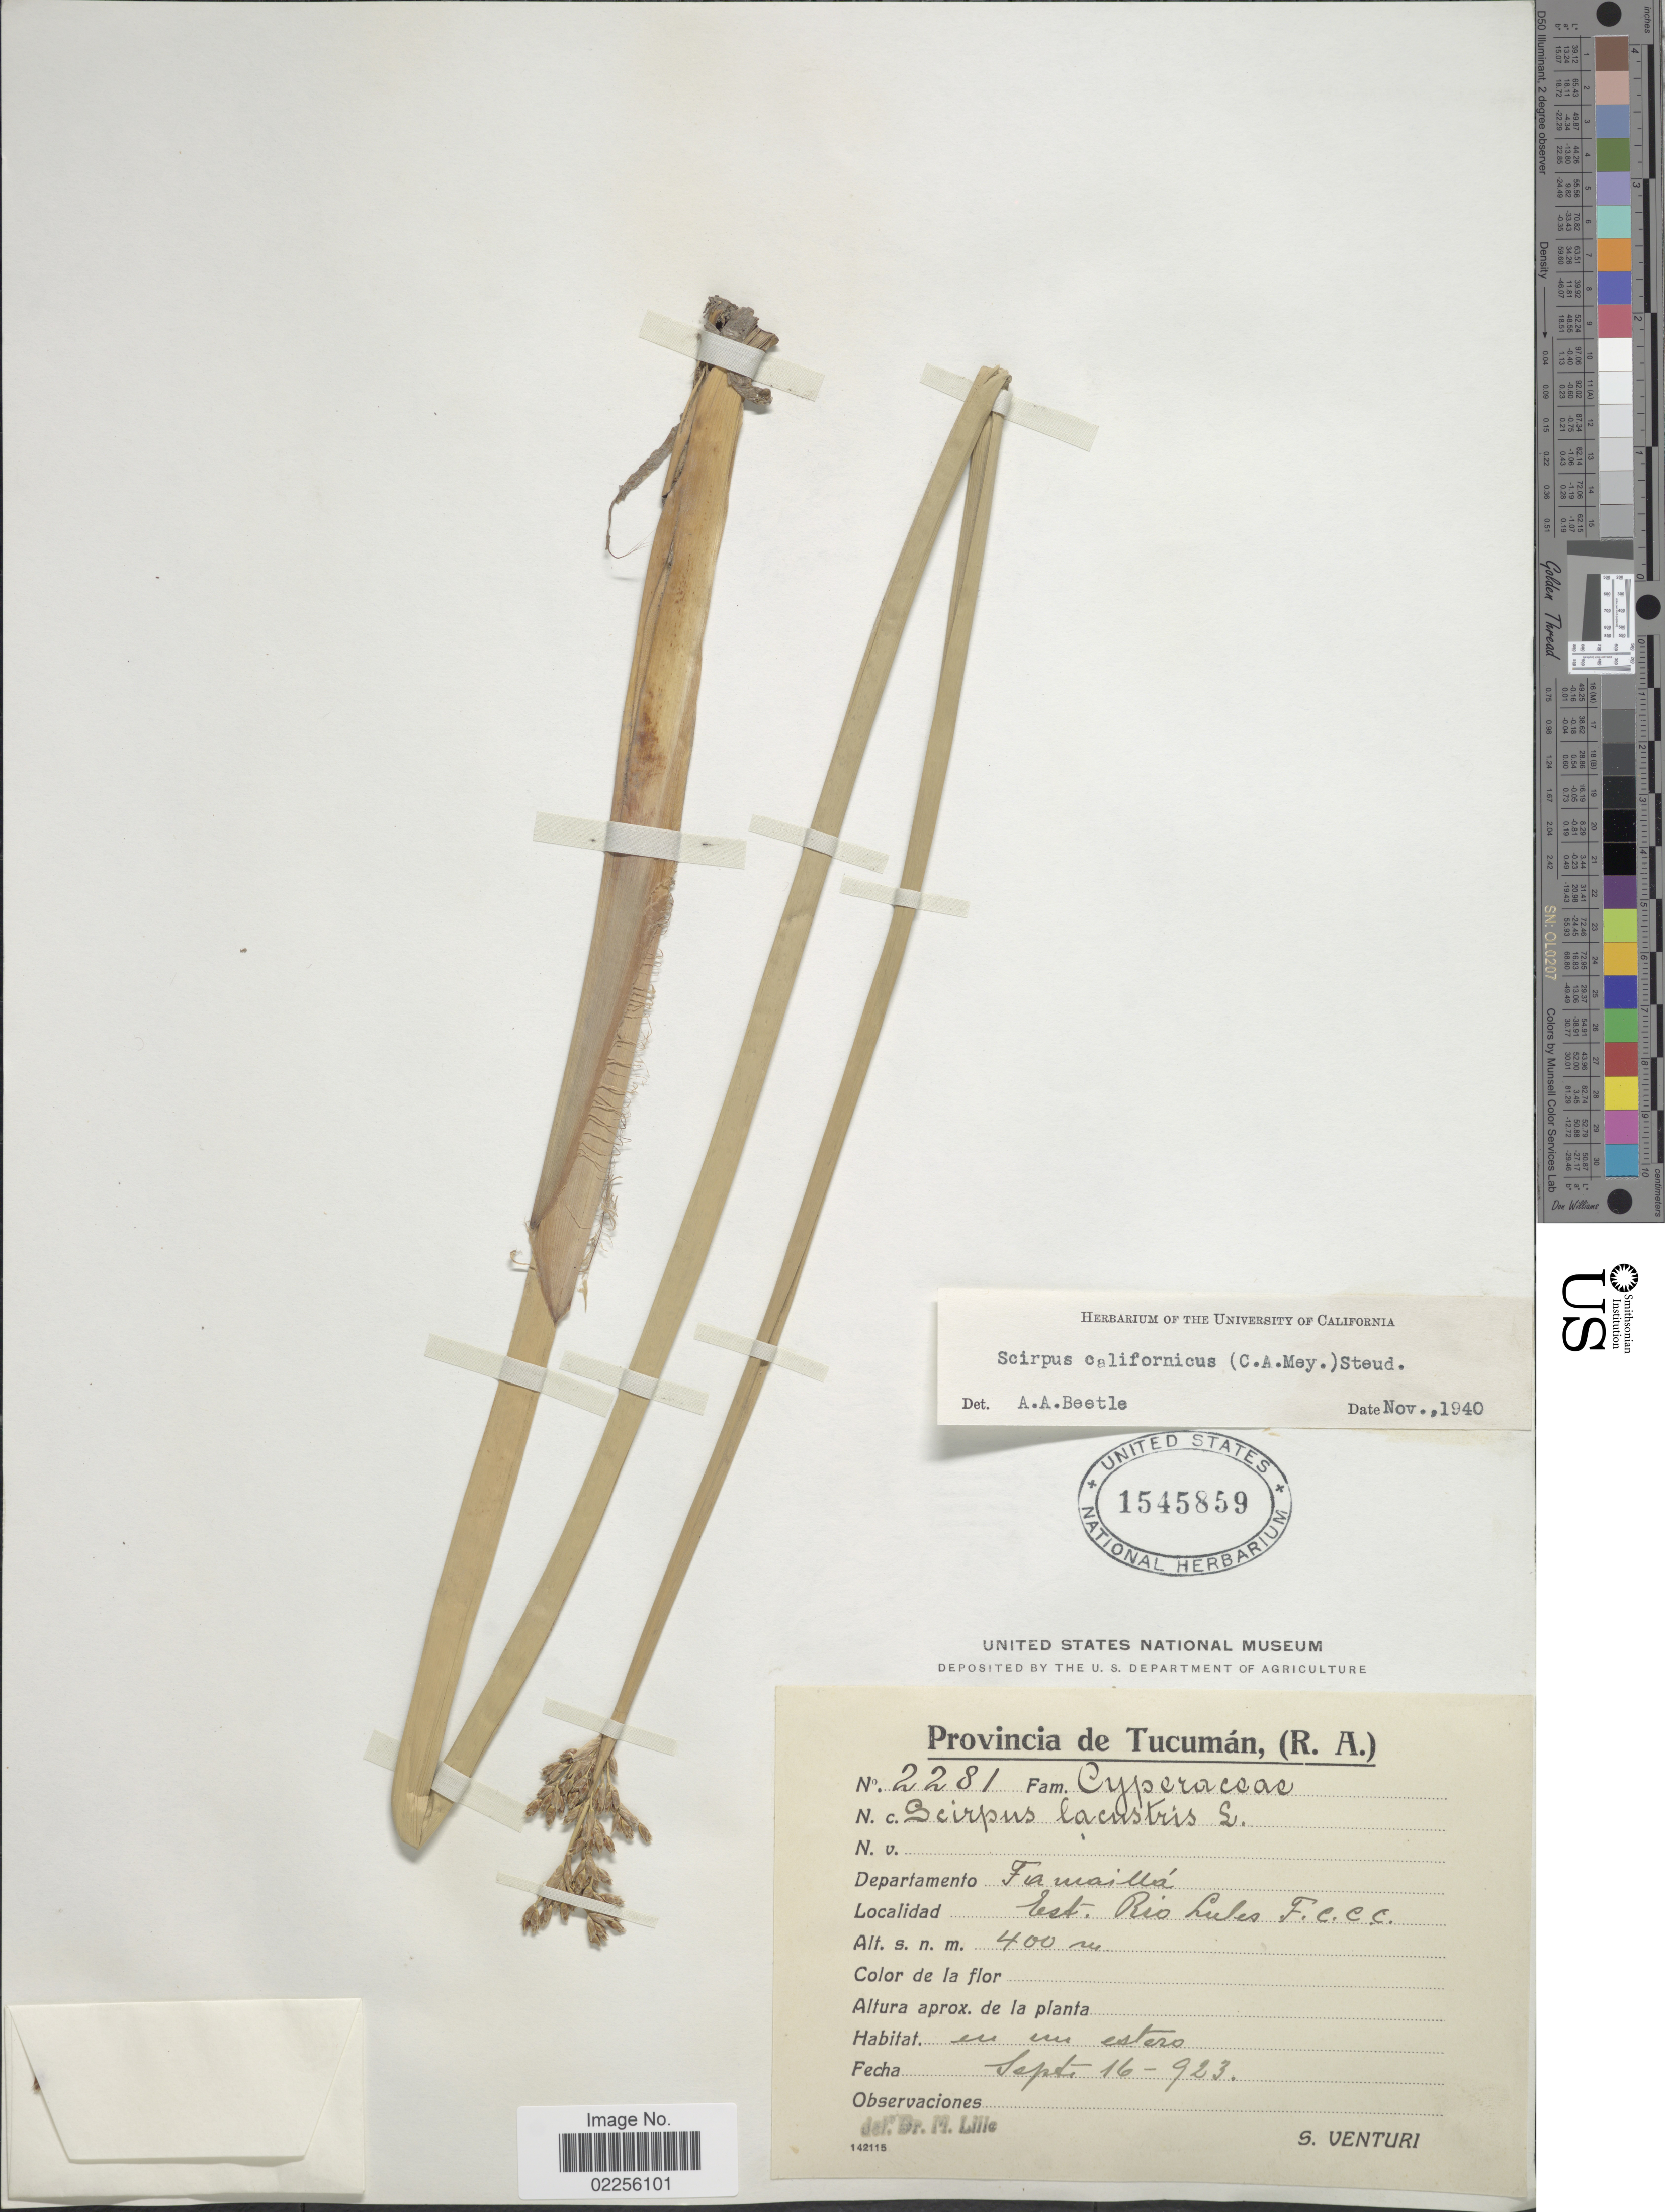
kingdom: Plantae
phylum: Tracheophyta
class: Liliopsida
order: Poales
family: Cyperaceae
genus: Schoenoplectus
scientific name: Schoenoplectus californicus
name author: (C.A. Mey.) Soják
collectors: S. Venturi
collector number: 2281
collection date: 1923-09-16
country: Argentina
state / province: Tucuman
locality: (R.A.) Departamento Famaillá, Est Rio Lules F. C.C.C.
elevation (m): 400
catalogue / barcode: US 1545859